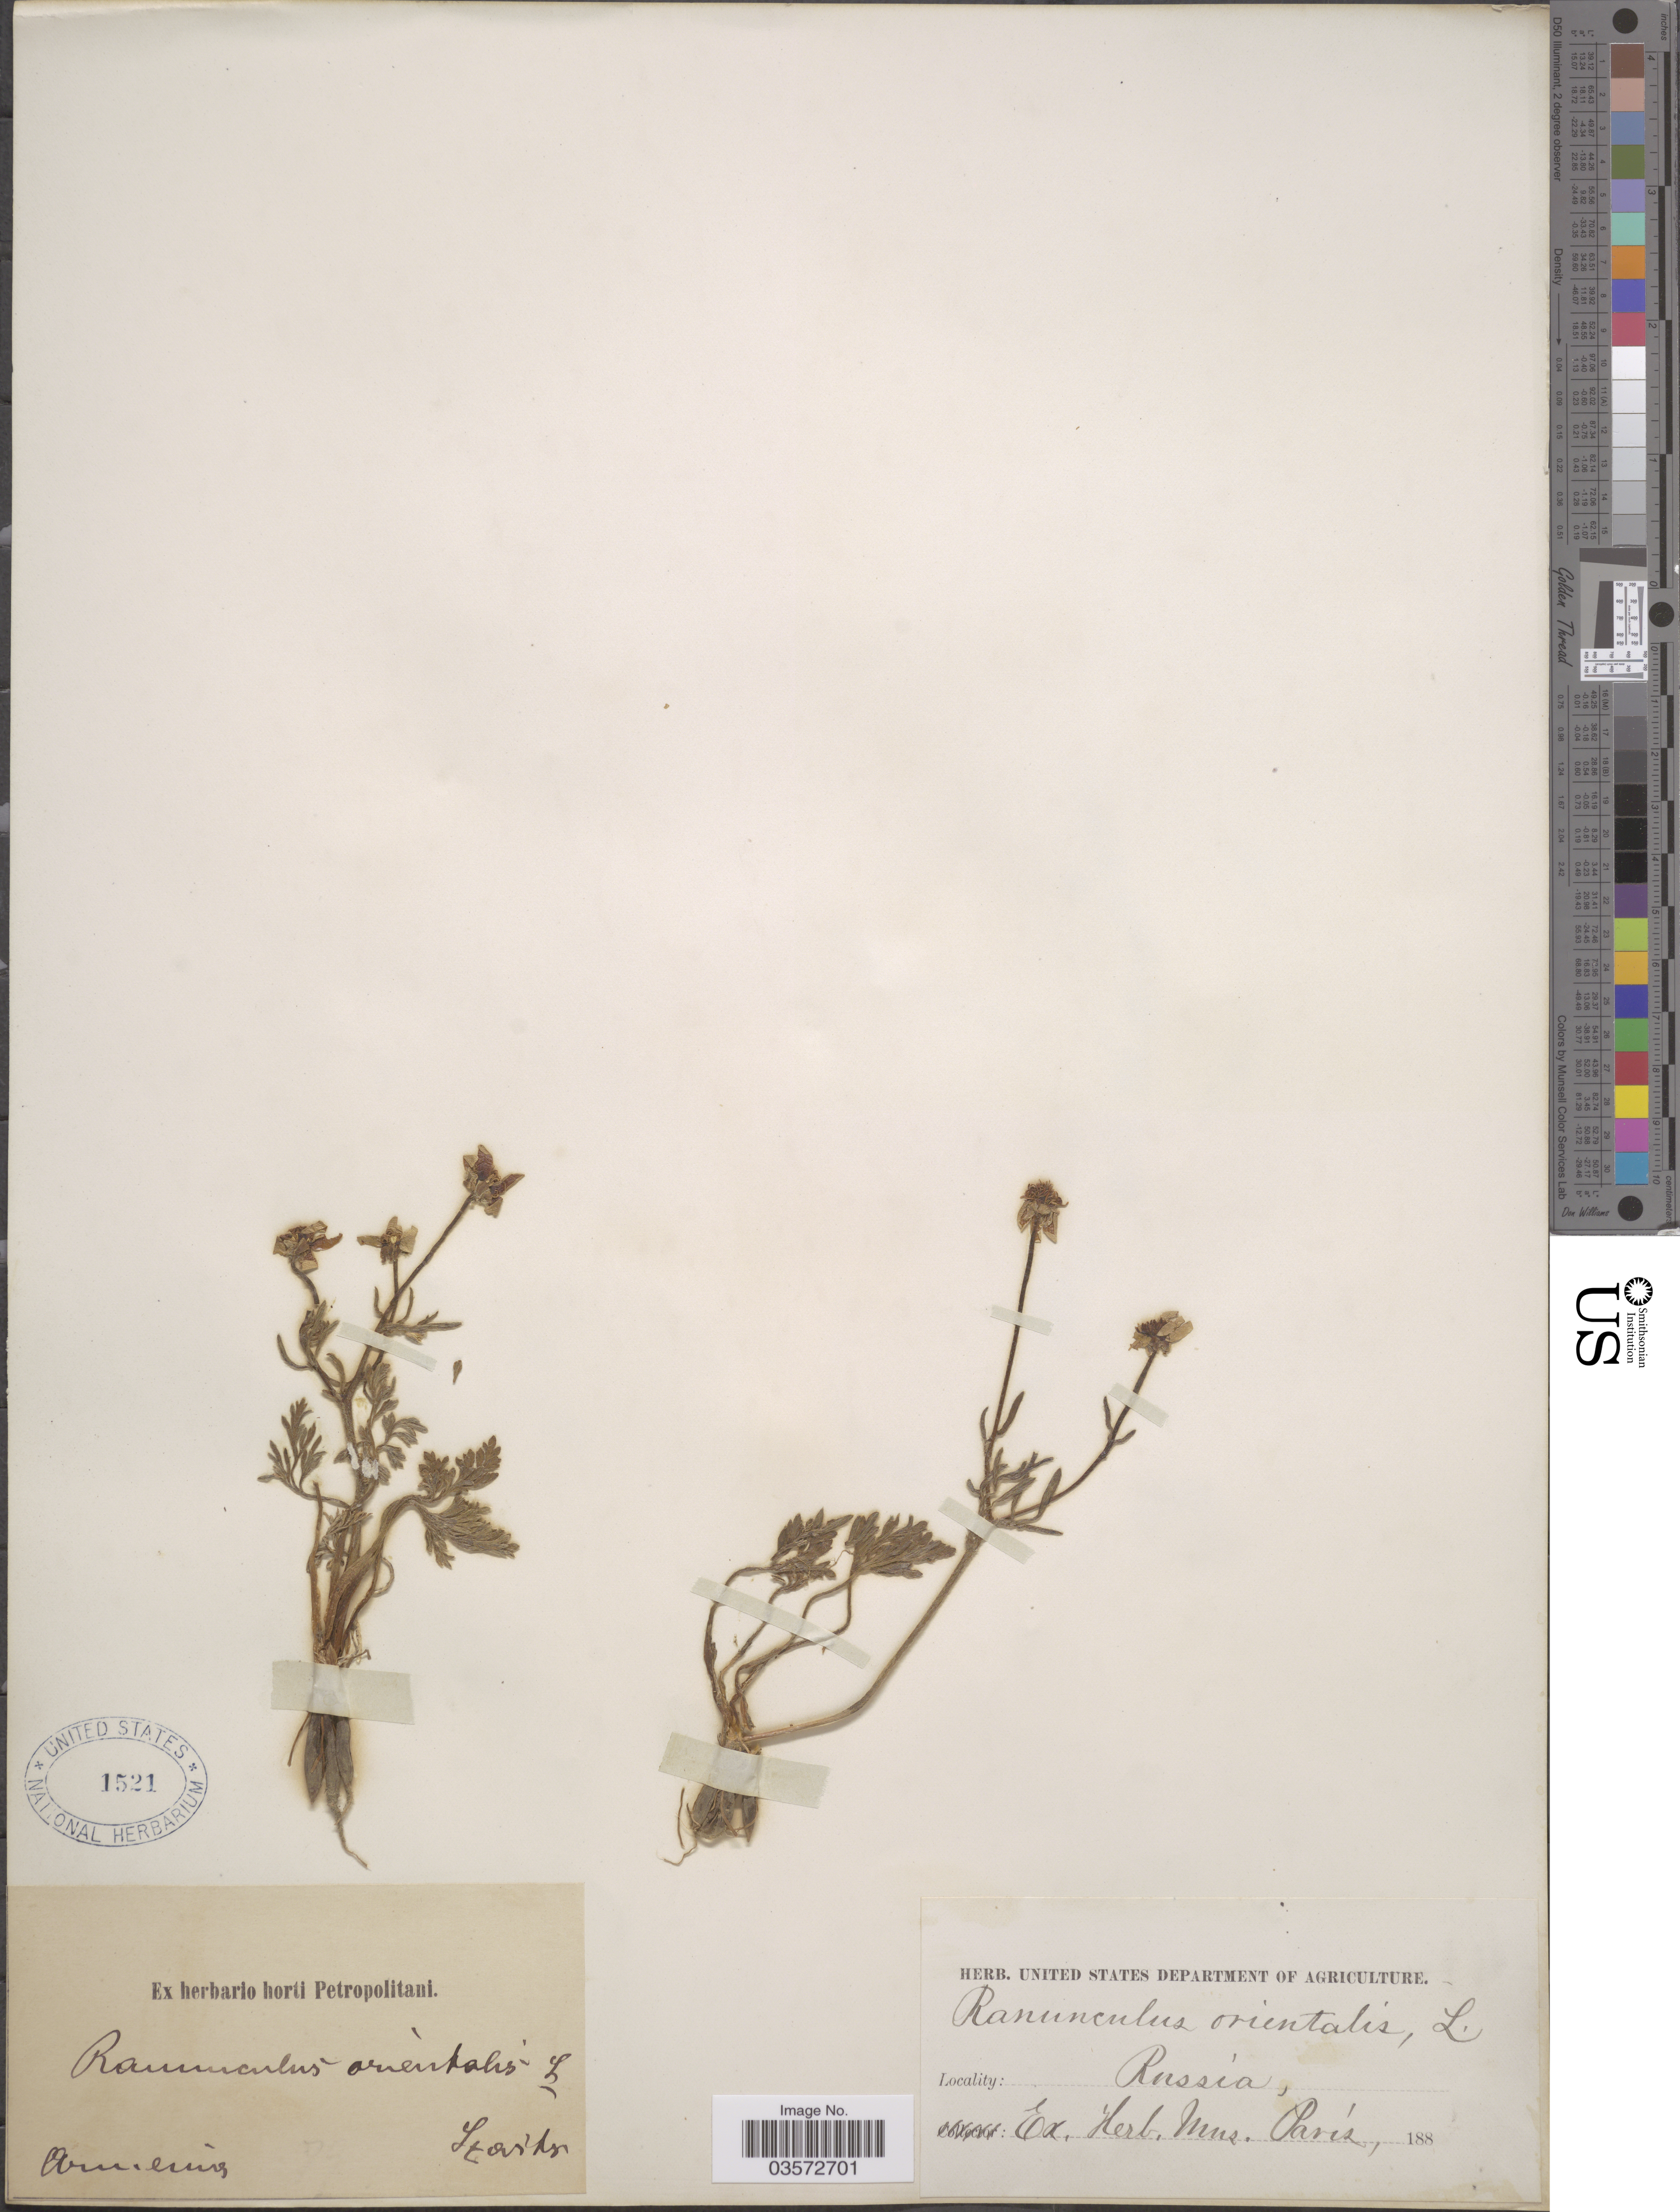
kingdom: Plantae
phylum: Tracheophyta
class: Magnoliopsida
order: Ranunculales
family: Ranunculaceae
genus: Ranunculus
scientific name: Ranunculus orientalis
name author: L.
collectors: Szovits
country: Armenia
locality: Armenia.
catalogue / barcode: US 1521